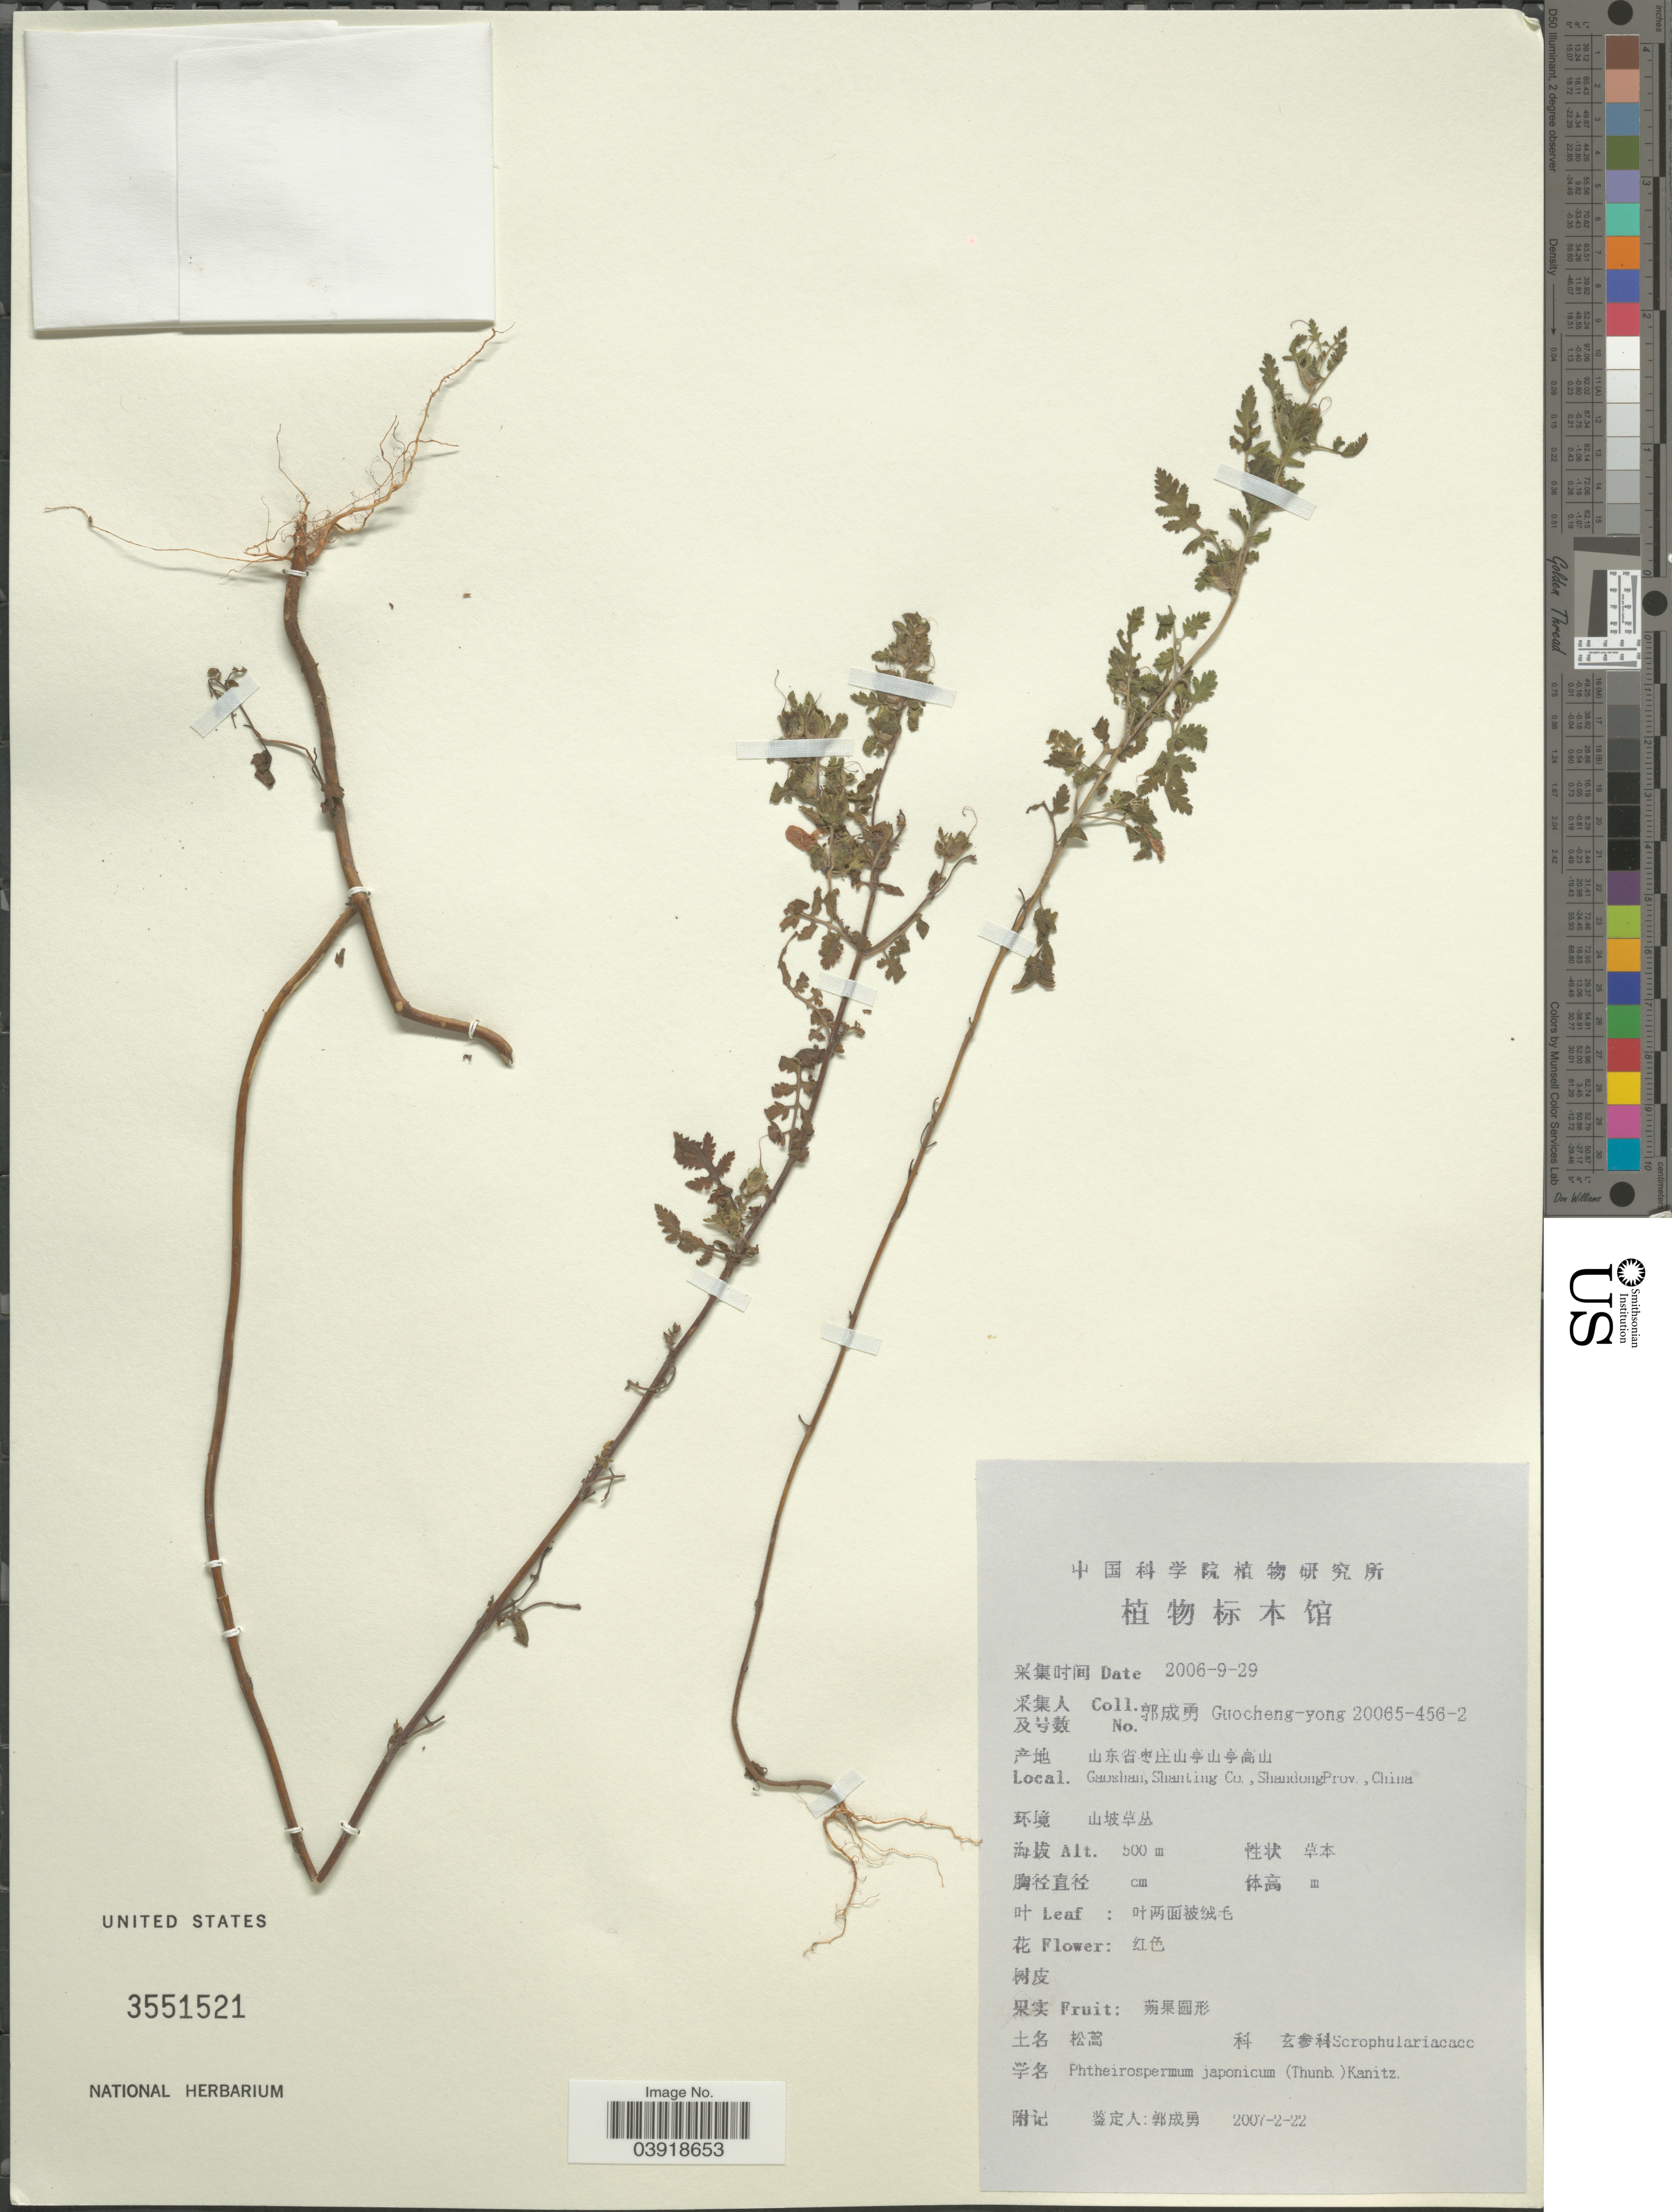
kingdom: Plantae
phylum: Tracheophyta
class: Magnoliopsida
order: Lamiales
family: Orobanchaceae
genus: Phtheirospermum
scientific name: Phtheirospermum japonicum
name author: (Thunb.) Kanitz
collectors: Guo cheng-yong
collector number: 20065-456-2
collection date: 2006-09-29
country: China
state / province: Shandong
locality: Gaoshan, Shanting Co.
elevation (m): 500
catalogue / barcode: US 3551521